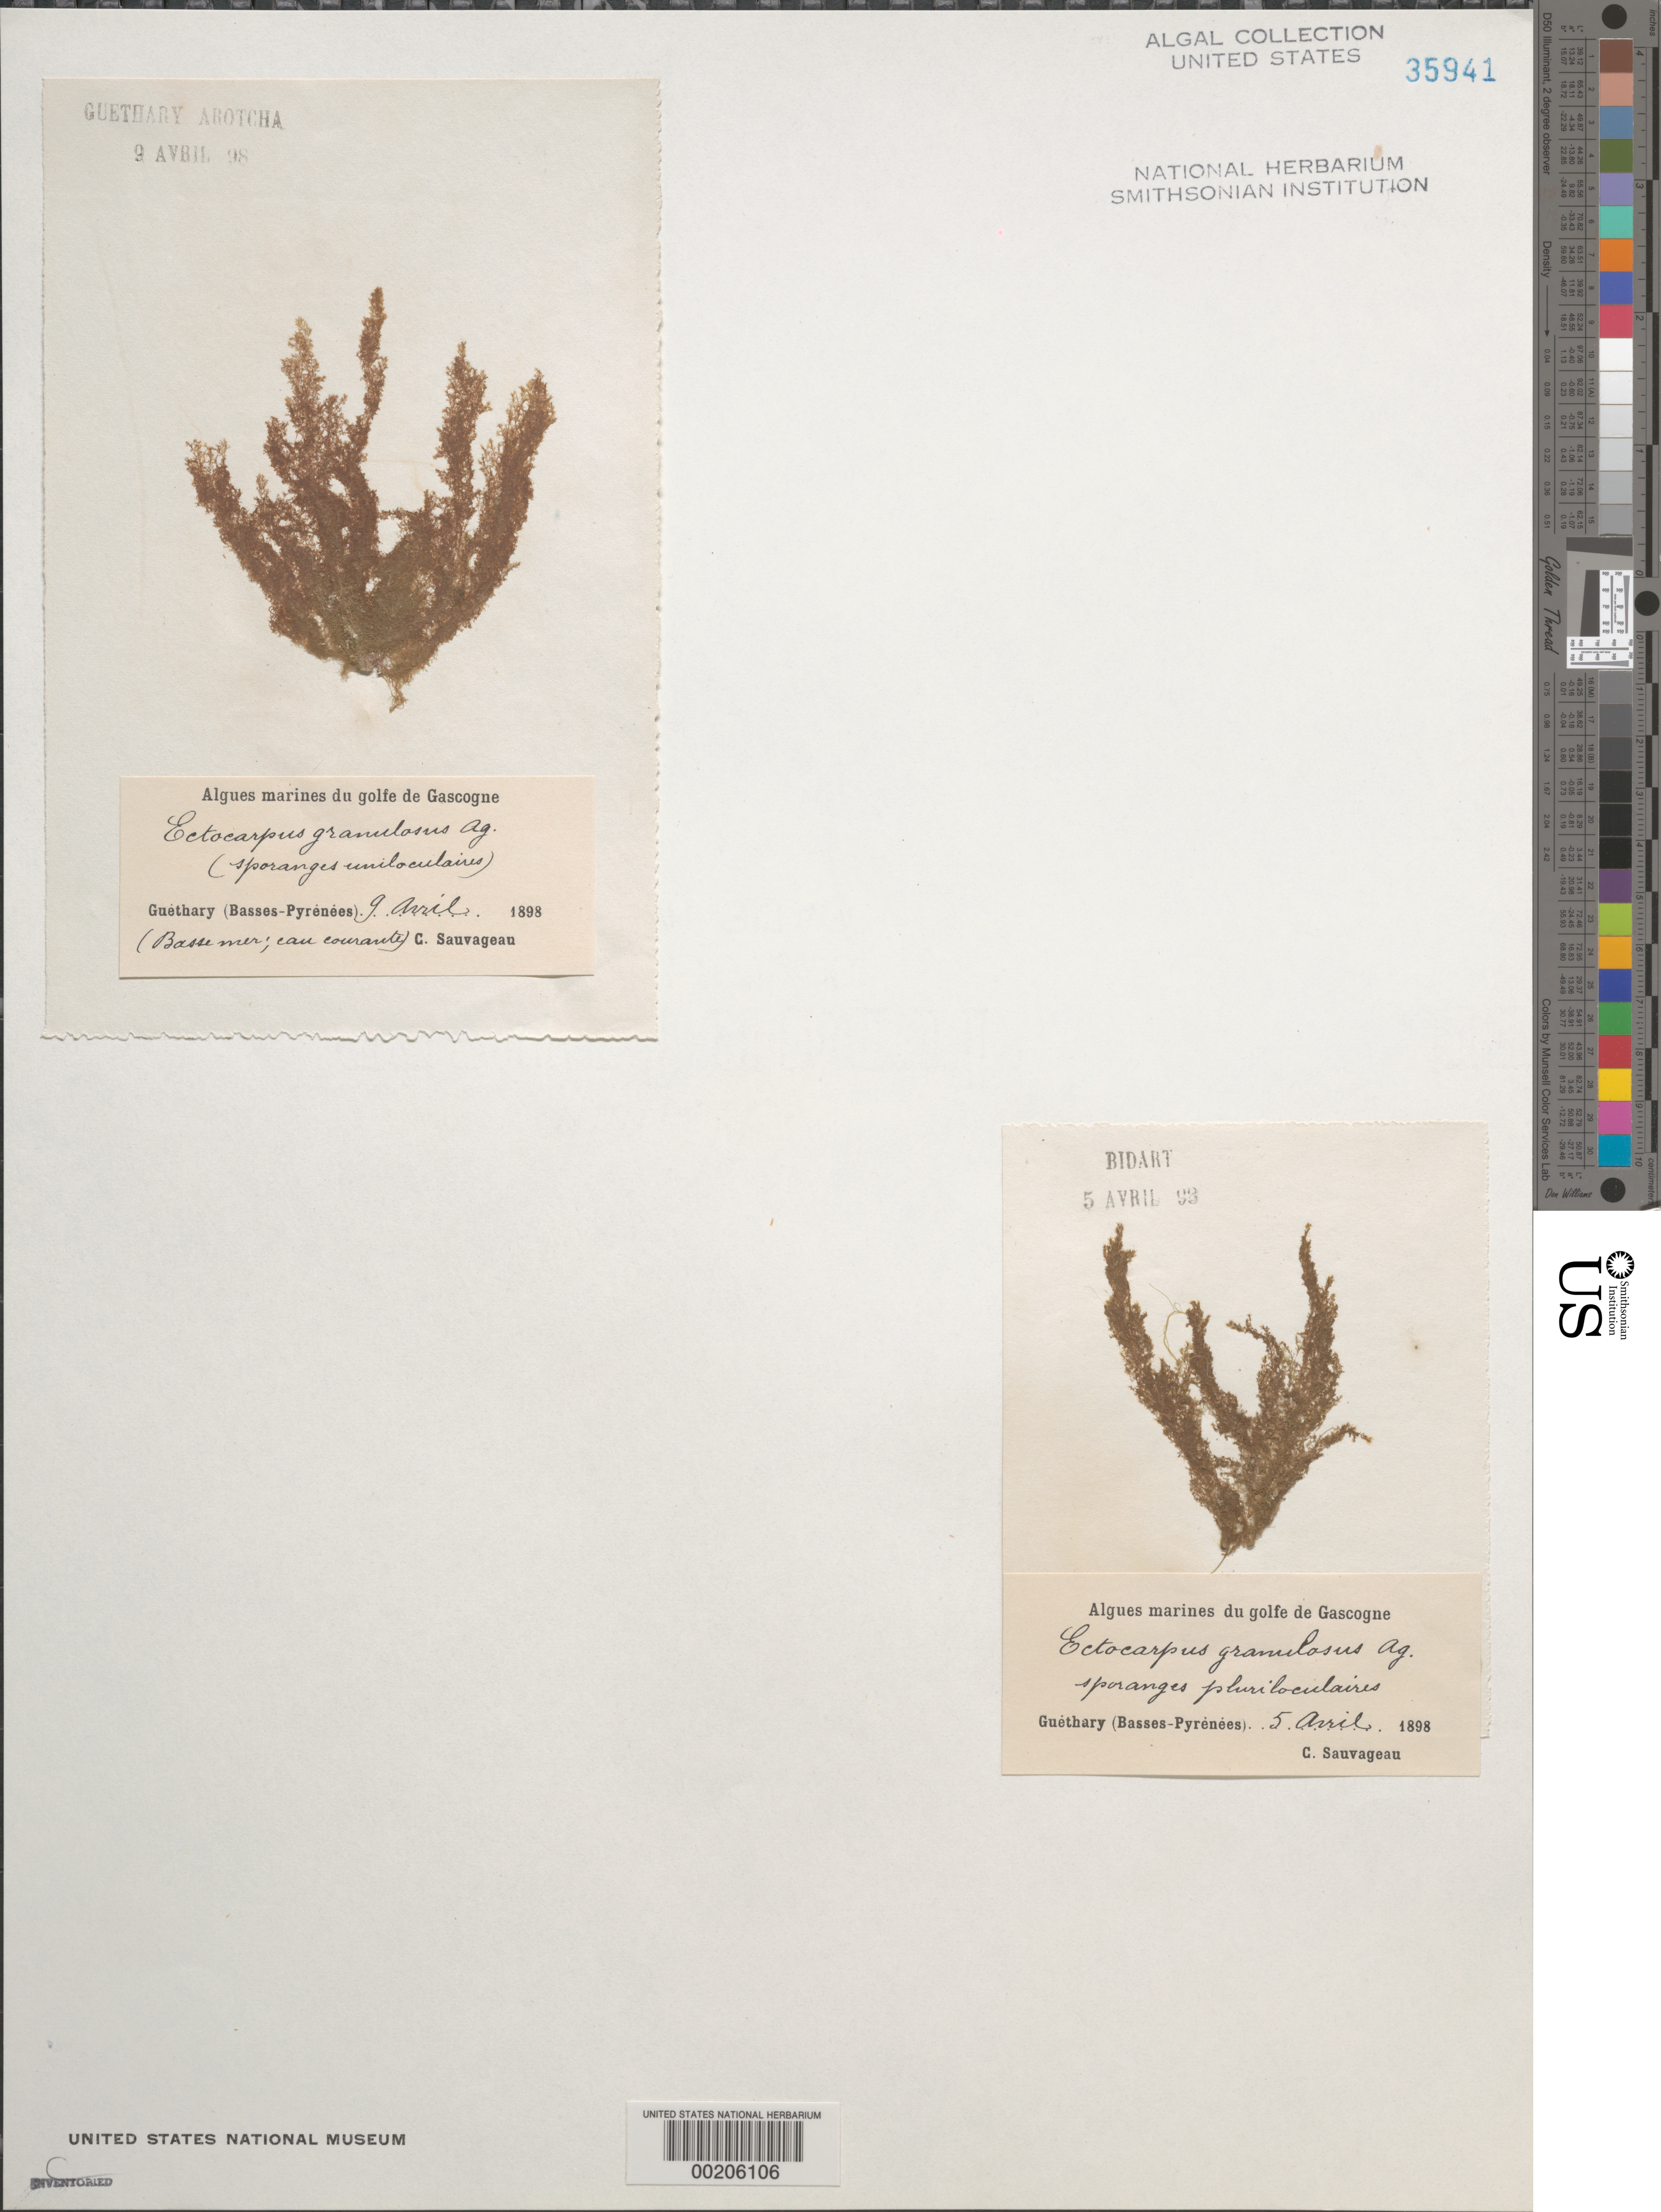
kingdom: Chromista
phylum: Ochrophyta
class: Phaeophyceae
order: Ectocarpales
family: Acinetosporaceae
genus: Hincksia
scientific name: Hincksia granulosa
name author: (Sm.) P.C. Silva in P.C. Silva et al.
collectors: C. F. Sauvageau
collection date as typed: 05 Apr 1898 AND 09 Apr 1898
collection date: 1898-04-05,1898-04-09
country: France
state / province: Nouvelle-Aquitaine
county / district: Pyrénées-Atlantiques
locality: Guethary Arotcha and Bidart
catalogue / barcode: US 35941